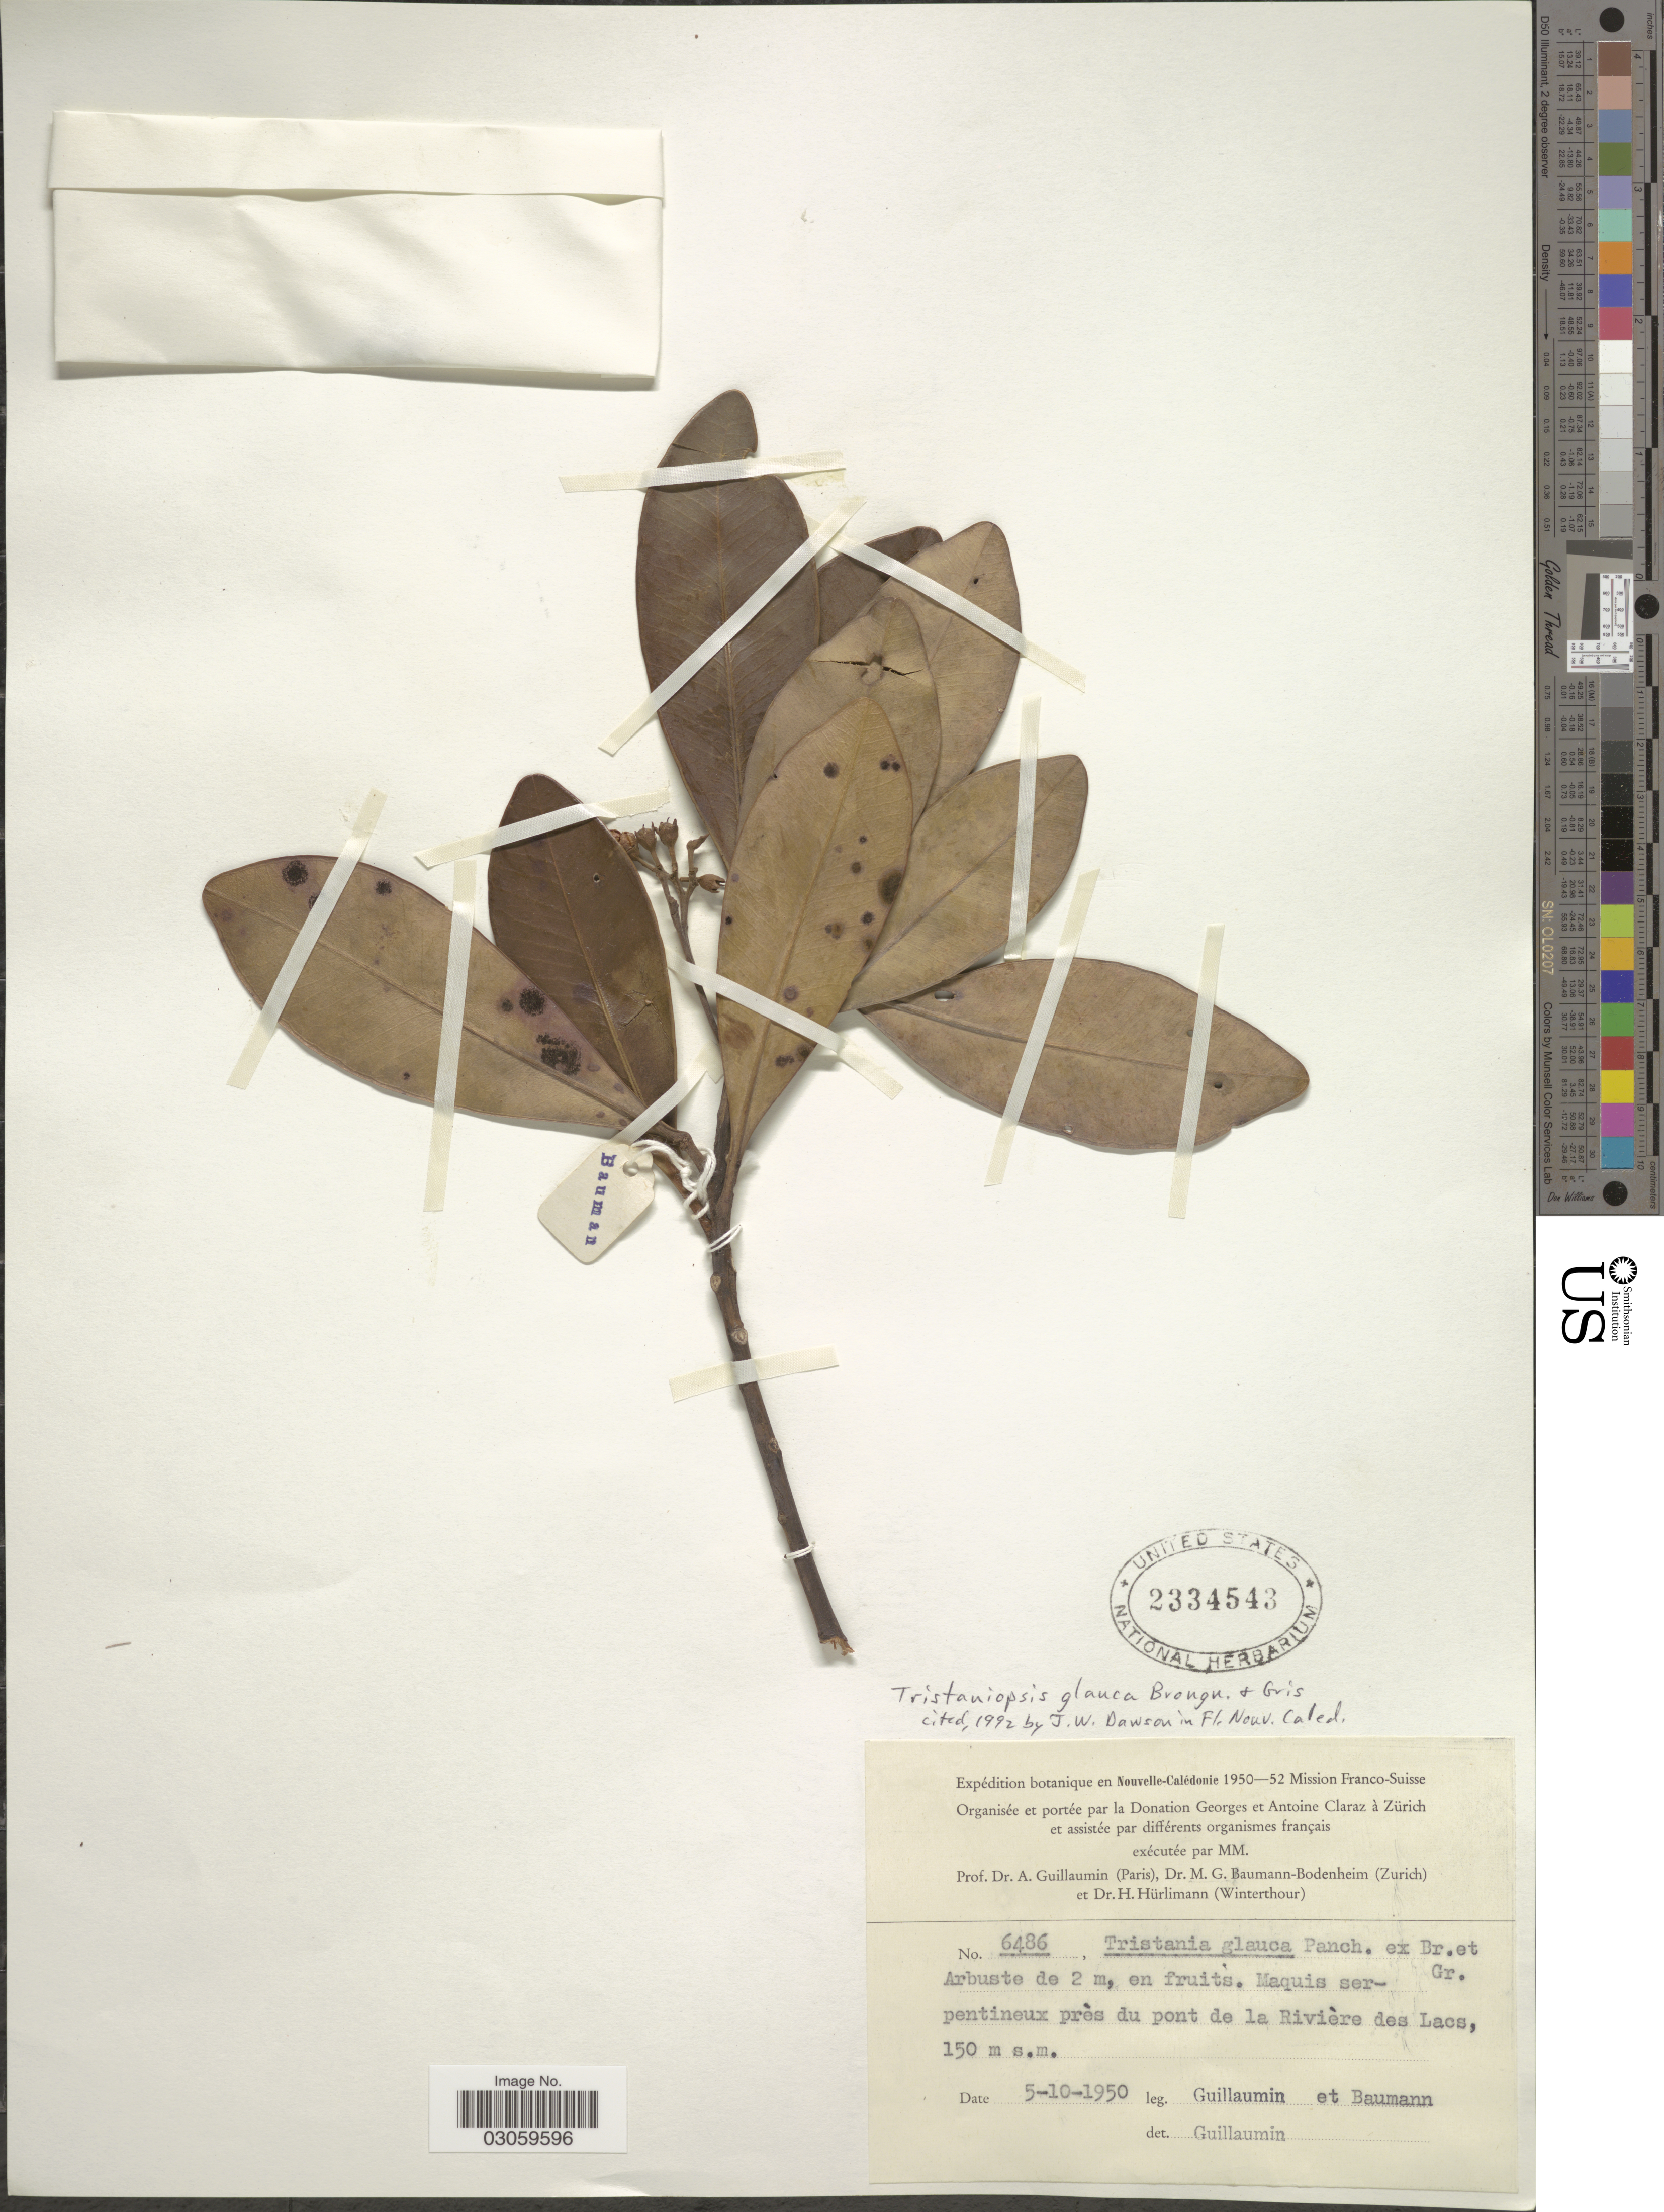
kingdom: Plantae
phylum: Tracheophyta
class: Magnoliopsida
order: Myrtales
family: Myrtaceae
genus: Tristaniopsis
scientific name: Tristaniopsis glauca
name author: Brongn. & Gris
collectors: A. Guillaumin & M. G. Baumann-Bodenheim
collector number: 6486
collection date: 1950-10-05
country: New Caledonia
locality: Nouvelle-Calédonie. Maquis serpentineux près du pont de la Rivière des Lacs.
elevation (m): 150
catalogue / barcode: US 2334543